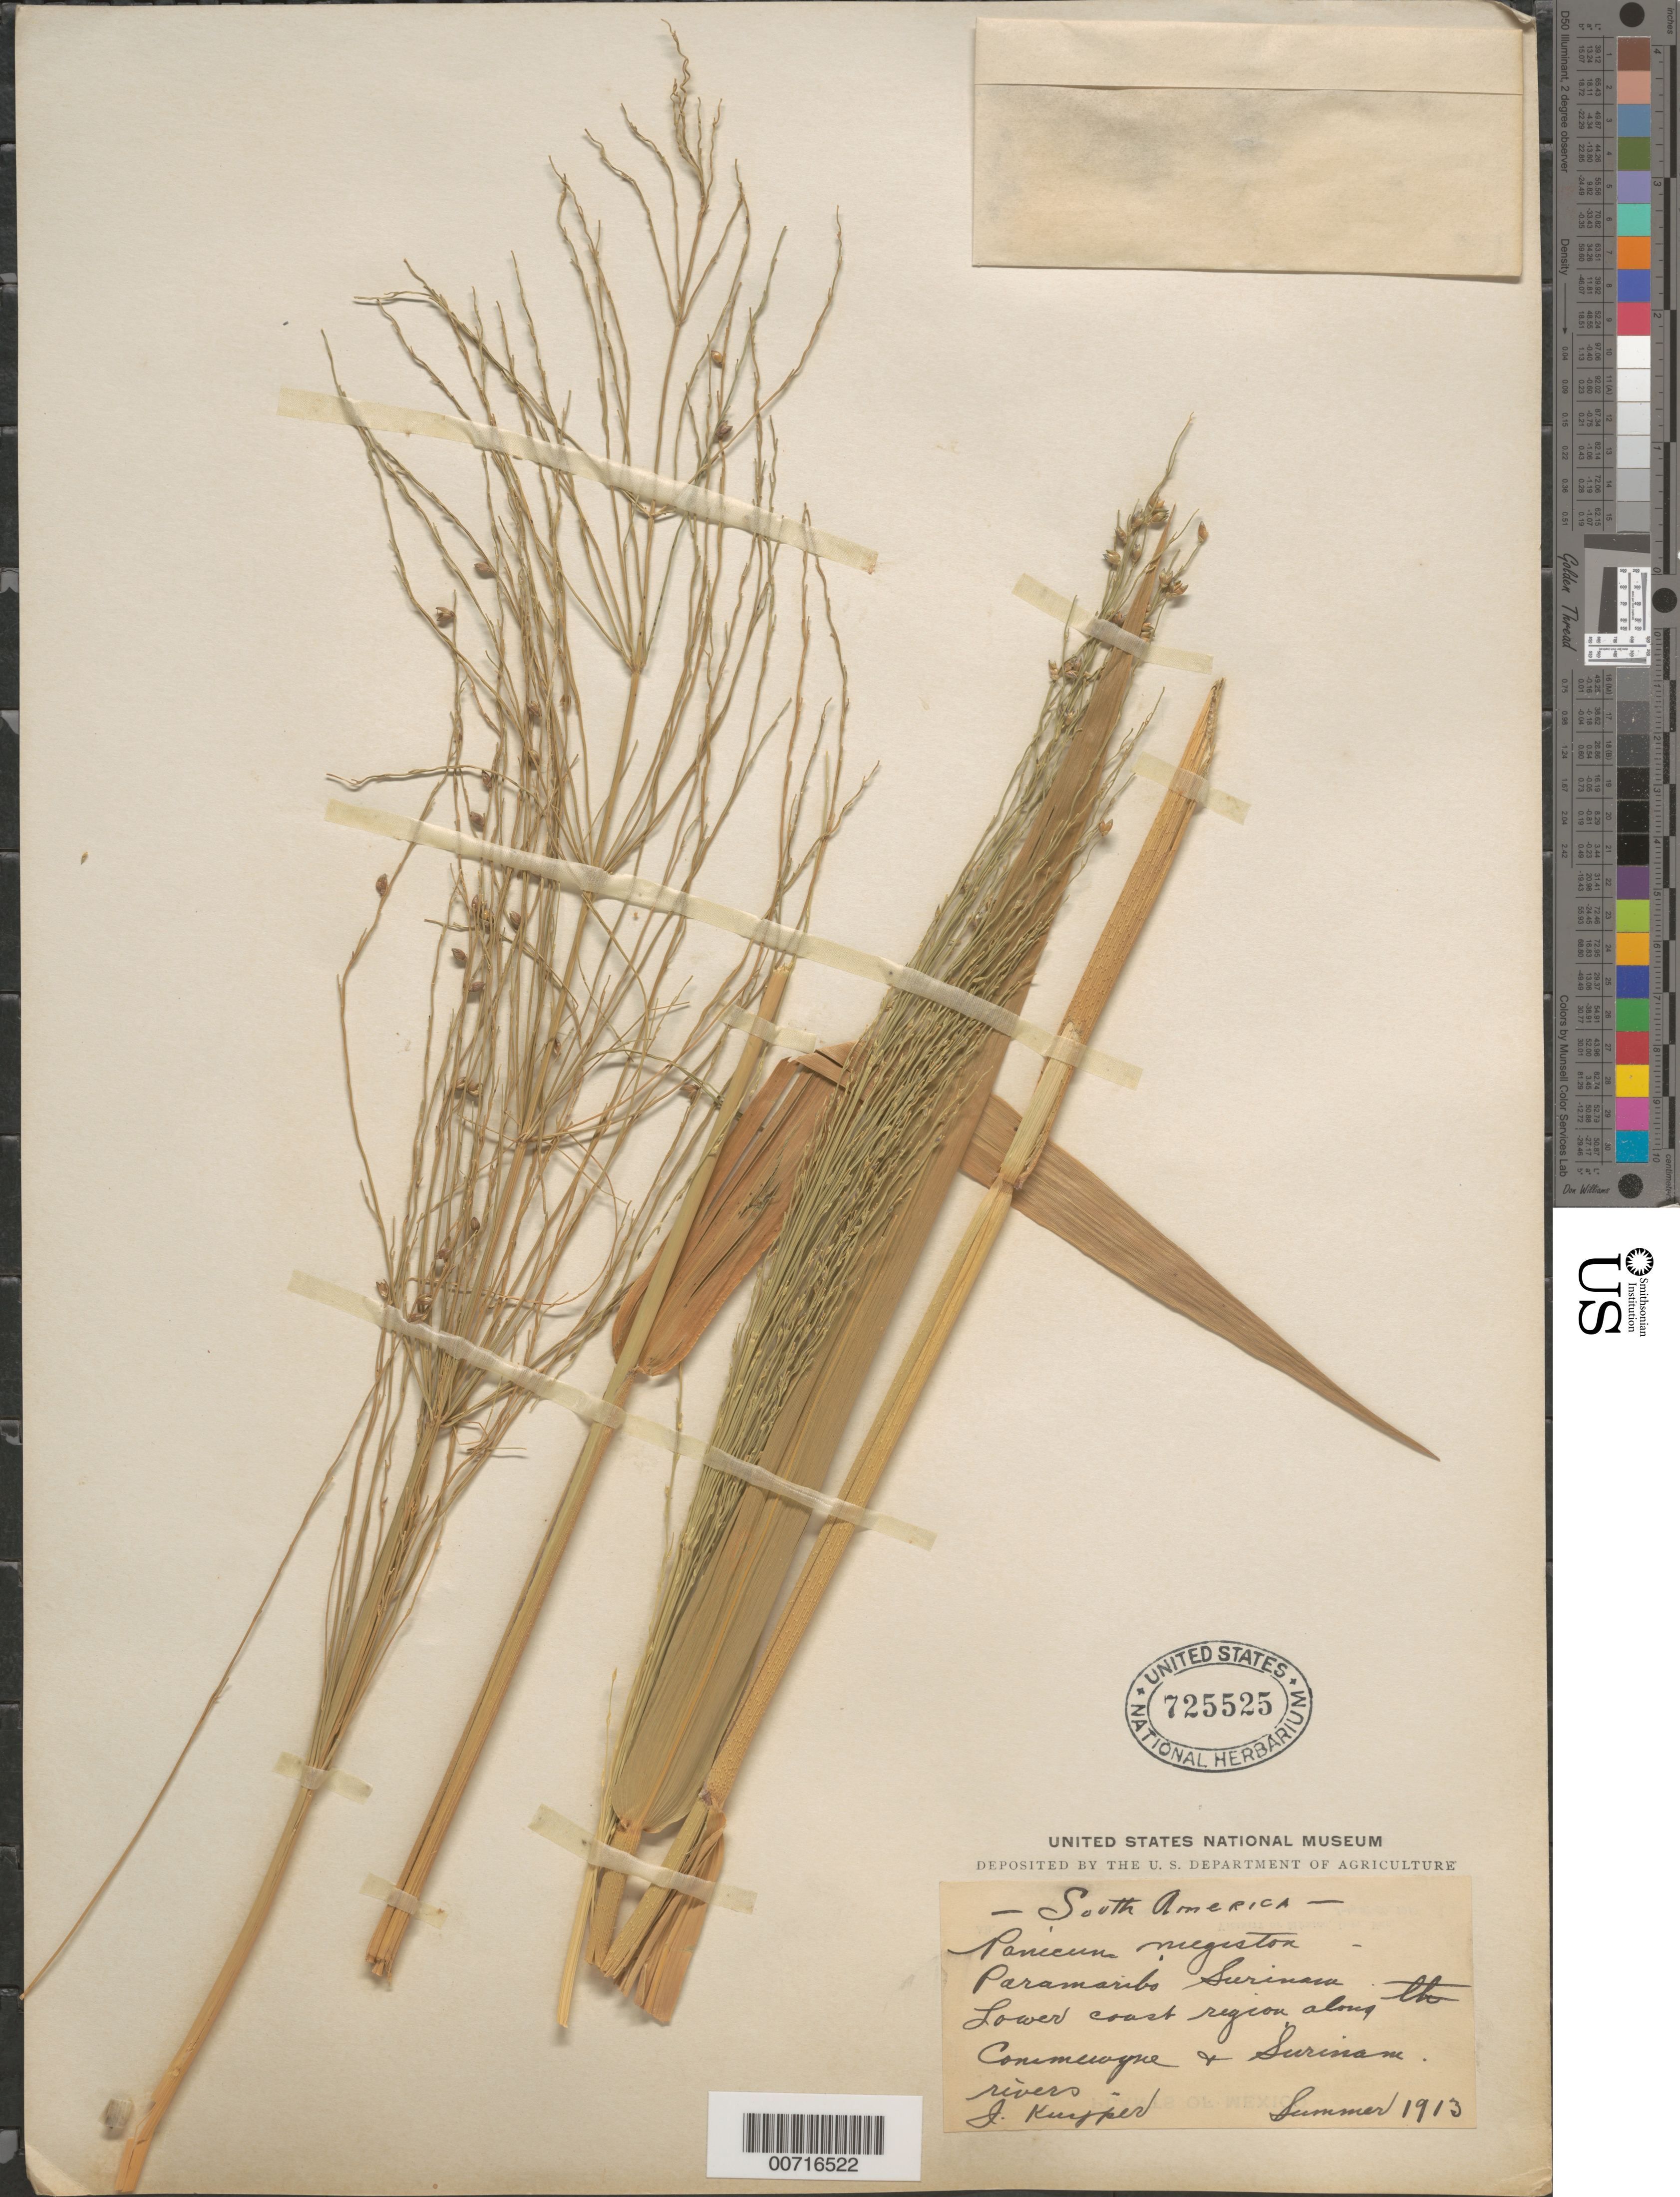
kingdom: Plantae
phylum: Tracheophyta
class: Liliopsida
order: Poales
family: Poaceae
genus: Stephostachys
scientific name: Stephostachys mertensii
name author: (Roth) Zuloaga & Marrone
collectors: J. Kuyper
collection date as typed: Summer 1913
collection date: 1913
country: Suriname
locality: Paramaribo, lower coast region along the Commewyne and Surinam Rivers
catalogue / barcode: US 725525